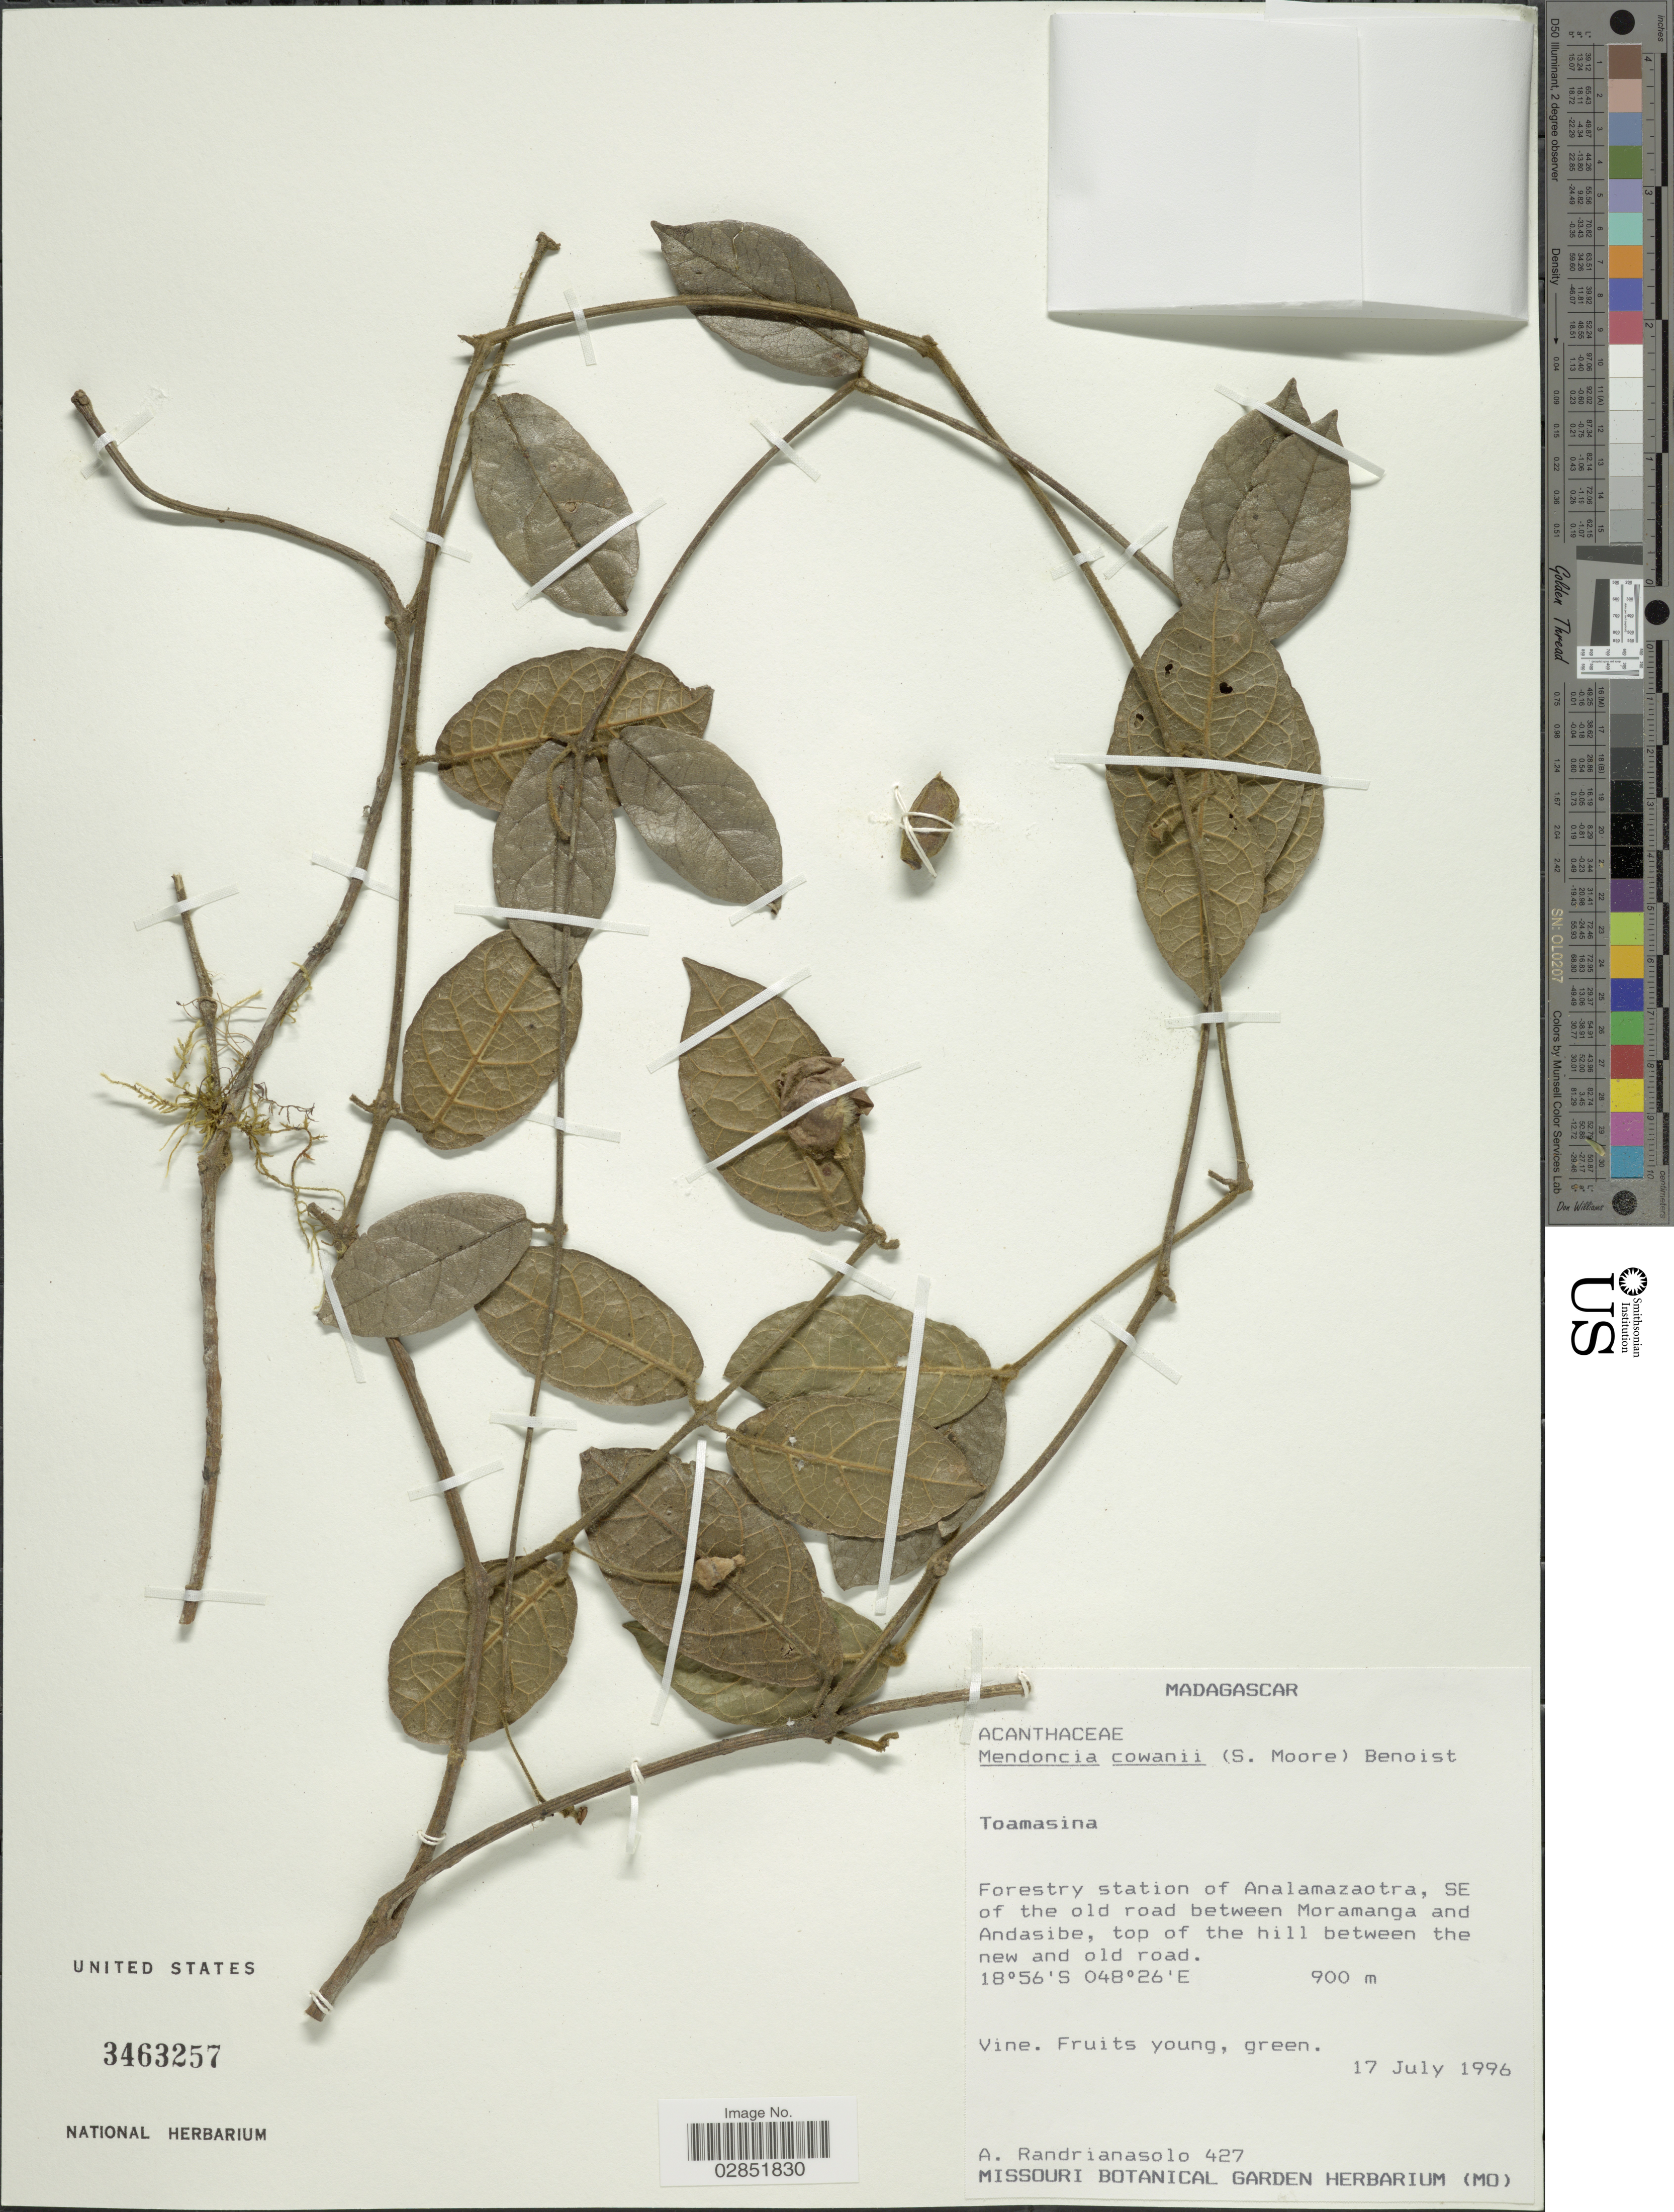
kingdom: Plantae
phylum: Tracheophyta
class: Magnoliopsida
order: Lamiales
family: Acanthaceae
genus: Mendoncia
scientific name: Mendoncia flagellaris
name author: (Baker) Benoist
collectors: A. Randrianasolo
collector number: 427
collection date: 1996-07-17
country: Madagascar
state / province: Alaotra Mangoro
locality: Forestry station between Analamazaotra, SE of the old road between Moramanga and Andasibe, top of the hill between the new and old road.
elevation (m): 900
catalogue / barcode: US 3463257